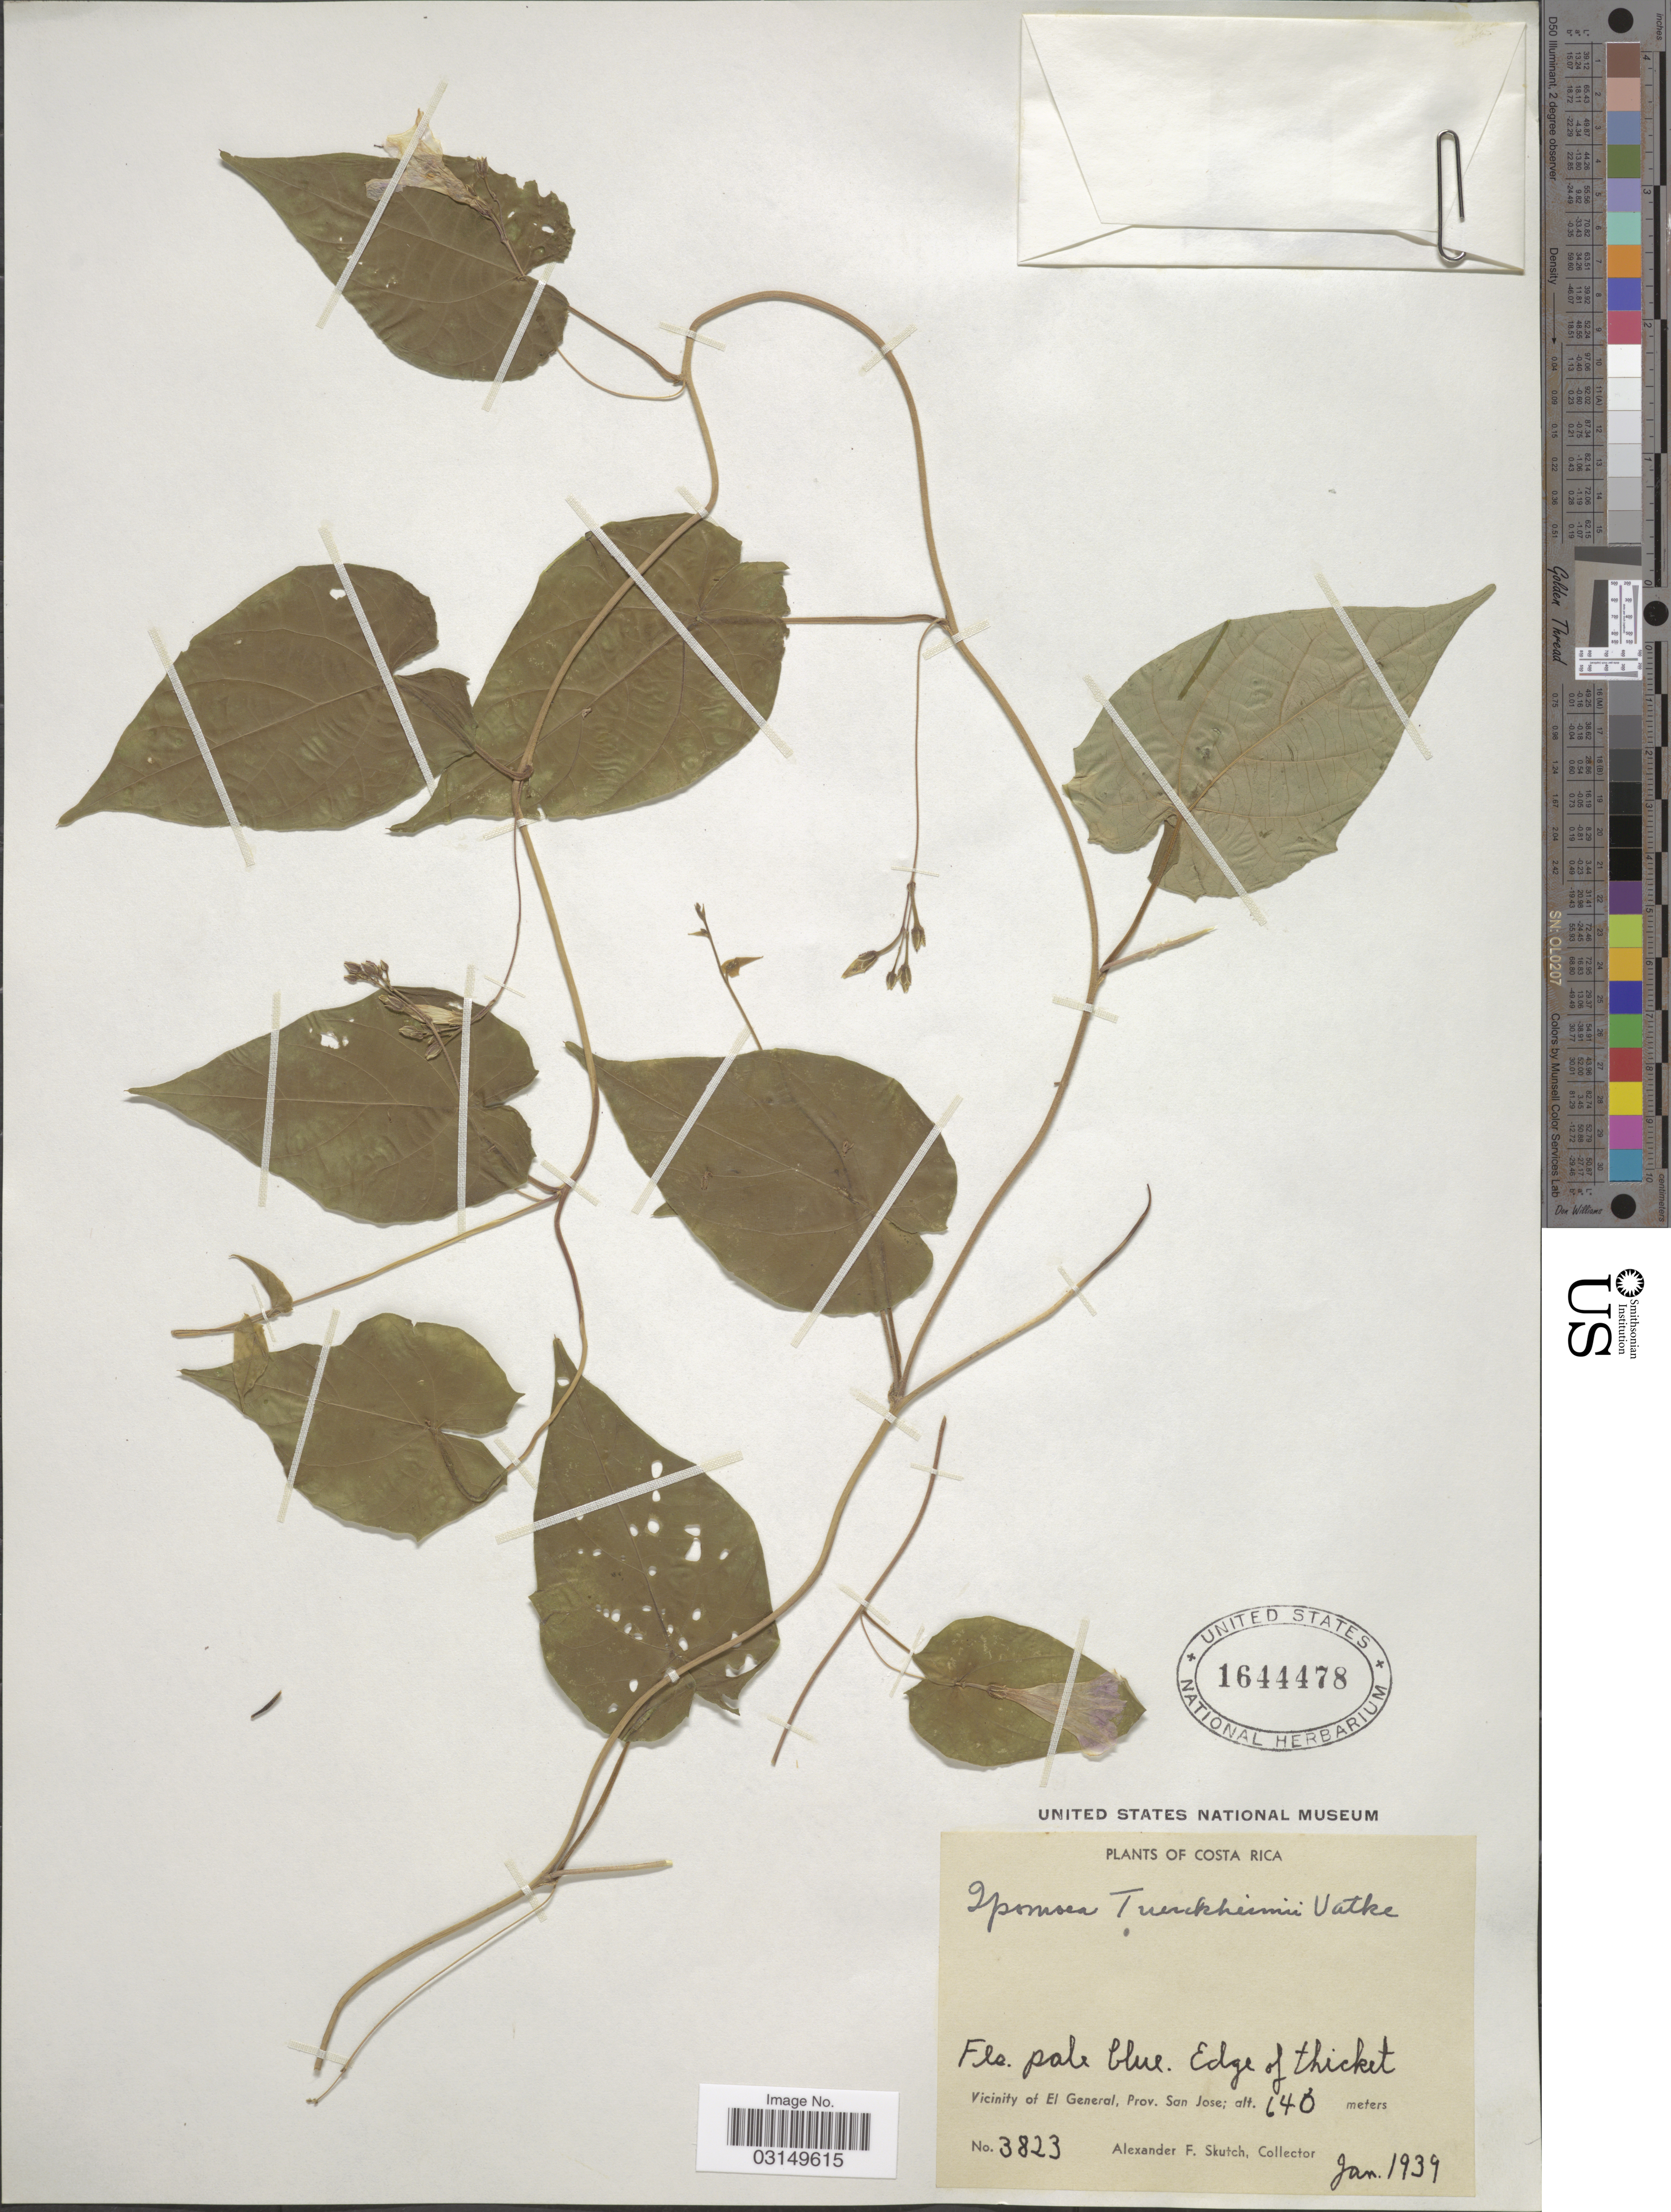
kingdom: Plantae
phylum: Tracheophyta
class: Magnoliopsida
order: Solanales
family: Convolvulaceae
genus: Ipomoea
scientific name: Ipomoea aristolochiifolia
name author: G. Don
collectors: A. F. Skutch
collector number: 3823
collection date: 1939-01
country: Costa Rica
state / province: San José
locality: Vicinity of El General.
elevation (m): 640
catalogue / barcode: US 1644478